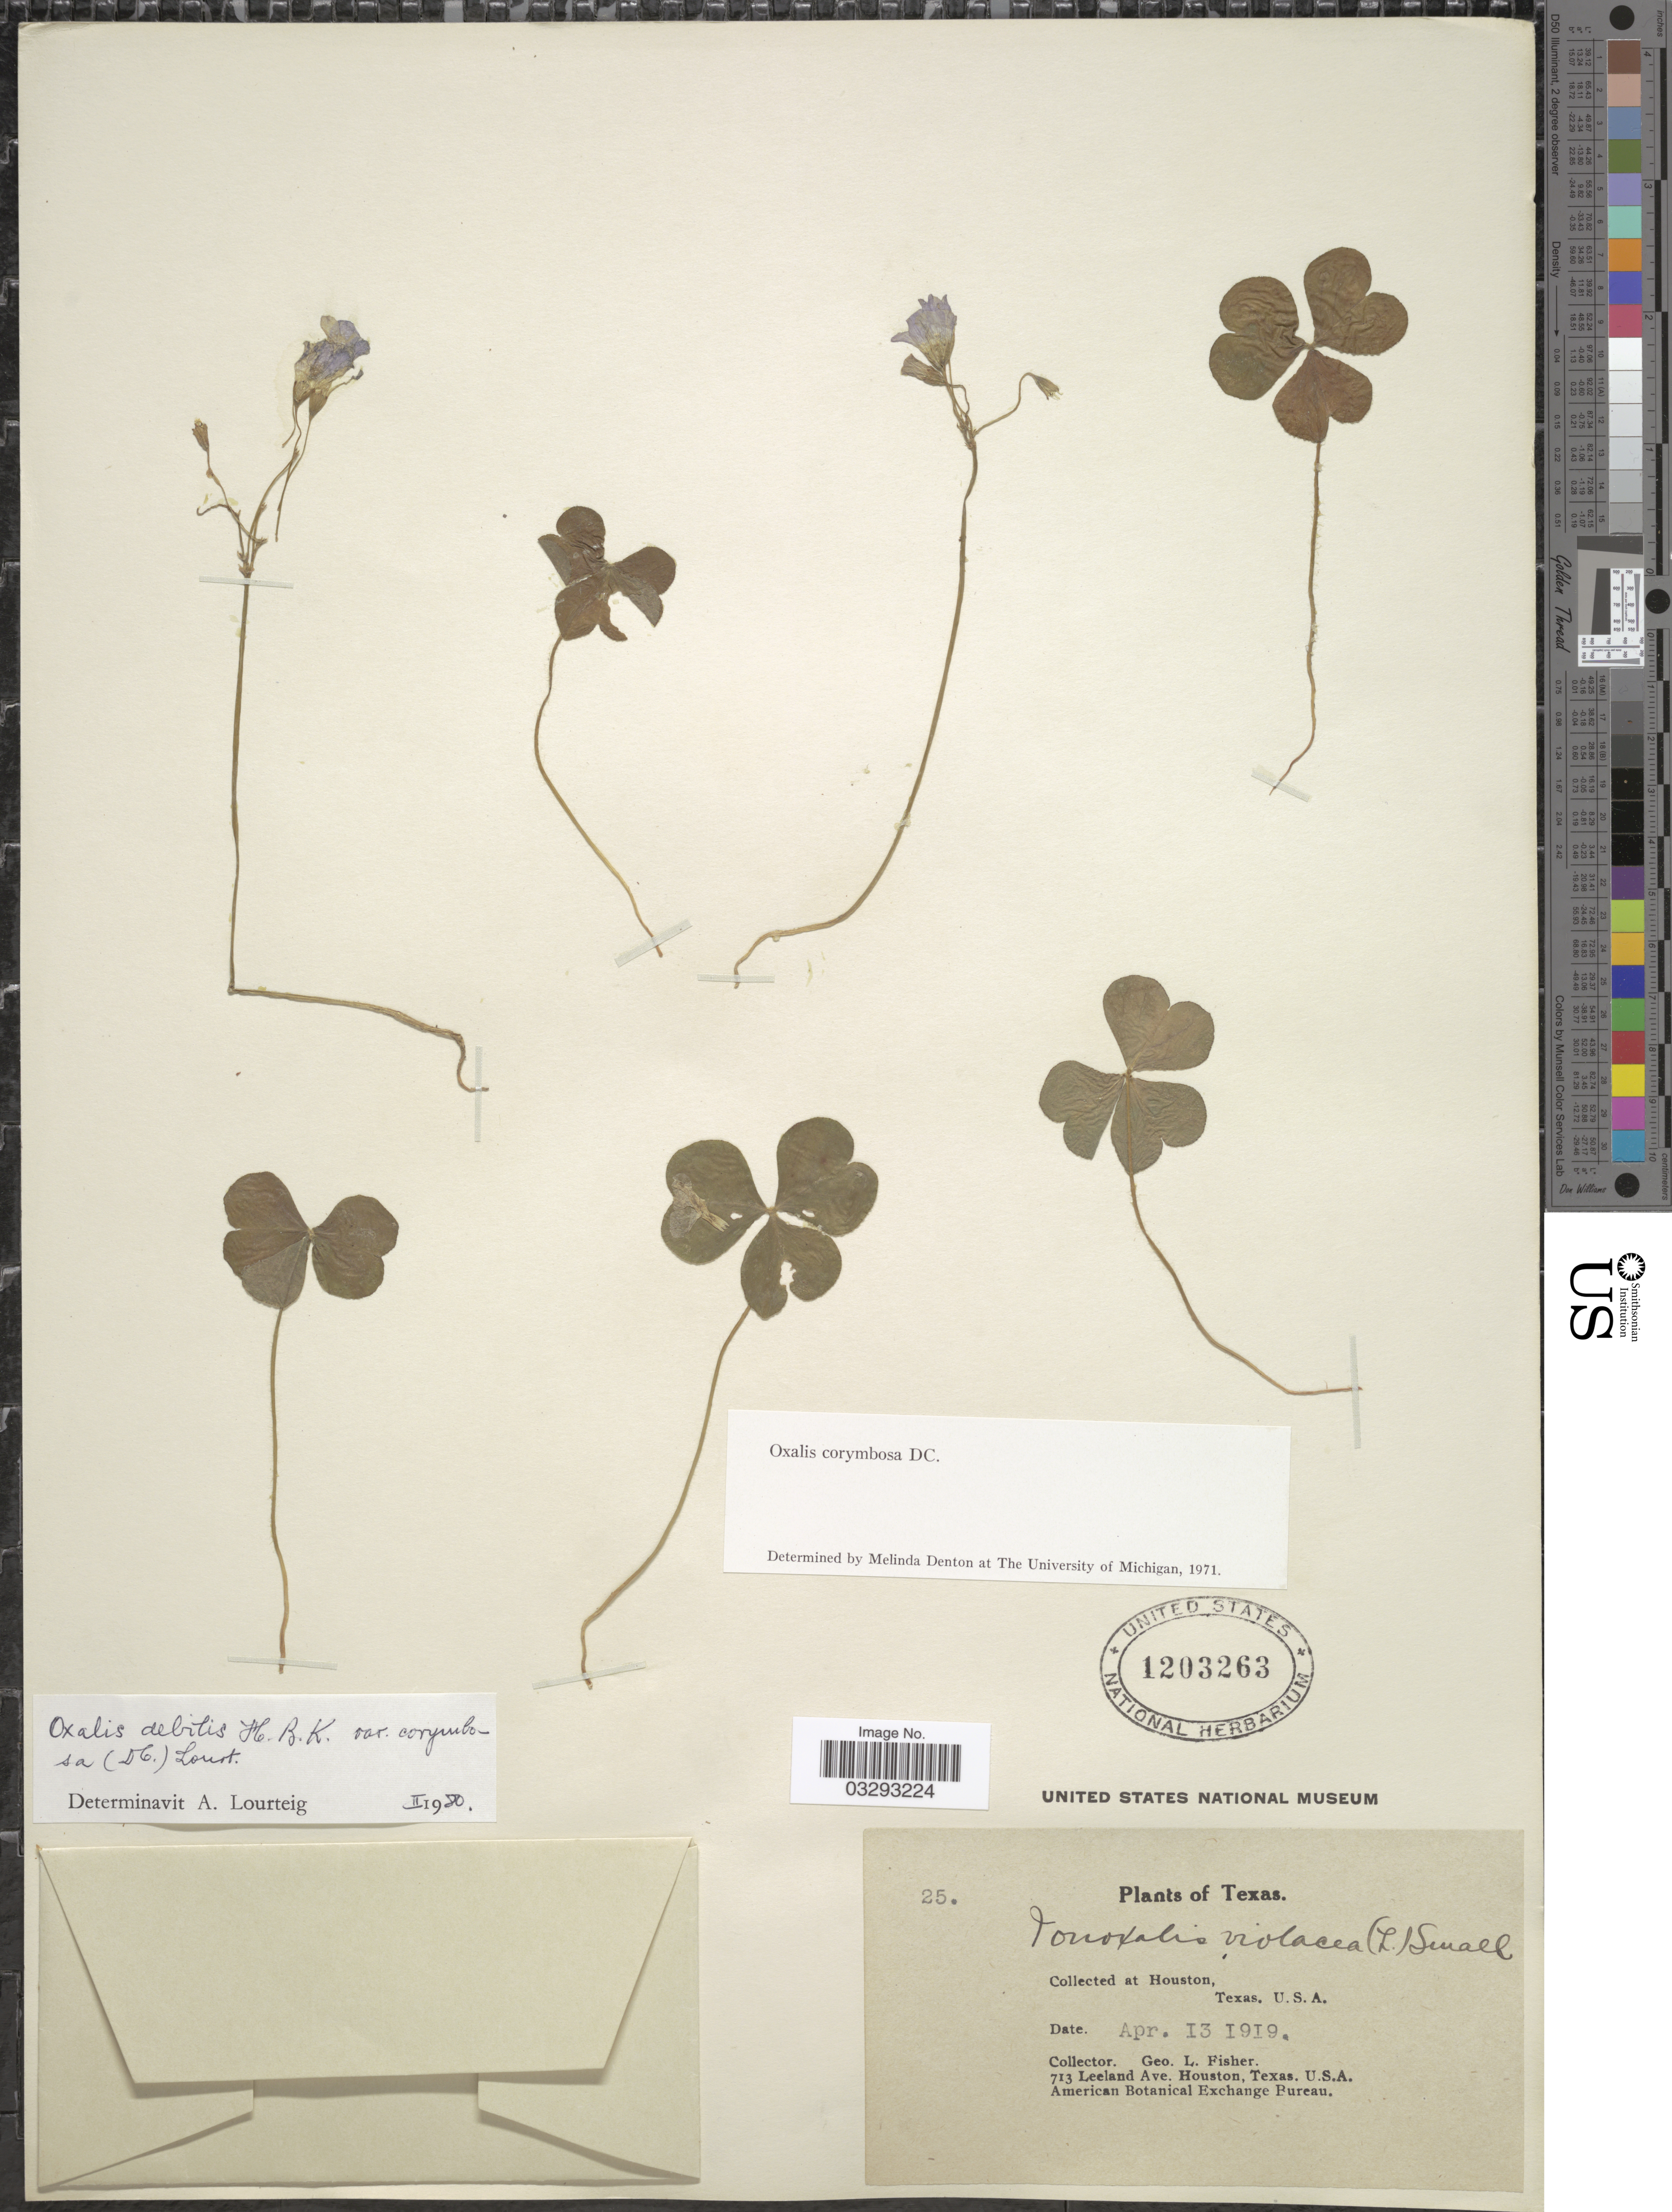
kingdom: Plantae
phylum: Tracheophyta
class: Magnoliopsida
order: Oxalidales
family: Oxalidaceae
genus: Oxalis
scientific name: Oxalis debilis var. corymbosa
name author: (DC.) Lourteig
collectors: G. L. Fisher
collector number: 25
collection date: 1919-04-13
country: United States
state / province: Texas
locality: Collected at Houston.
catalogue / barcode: US 1203263